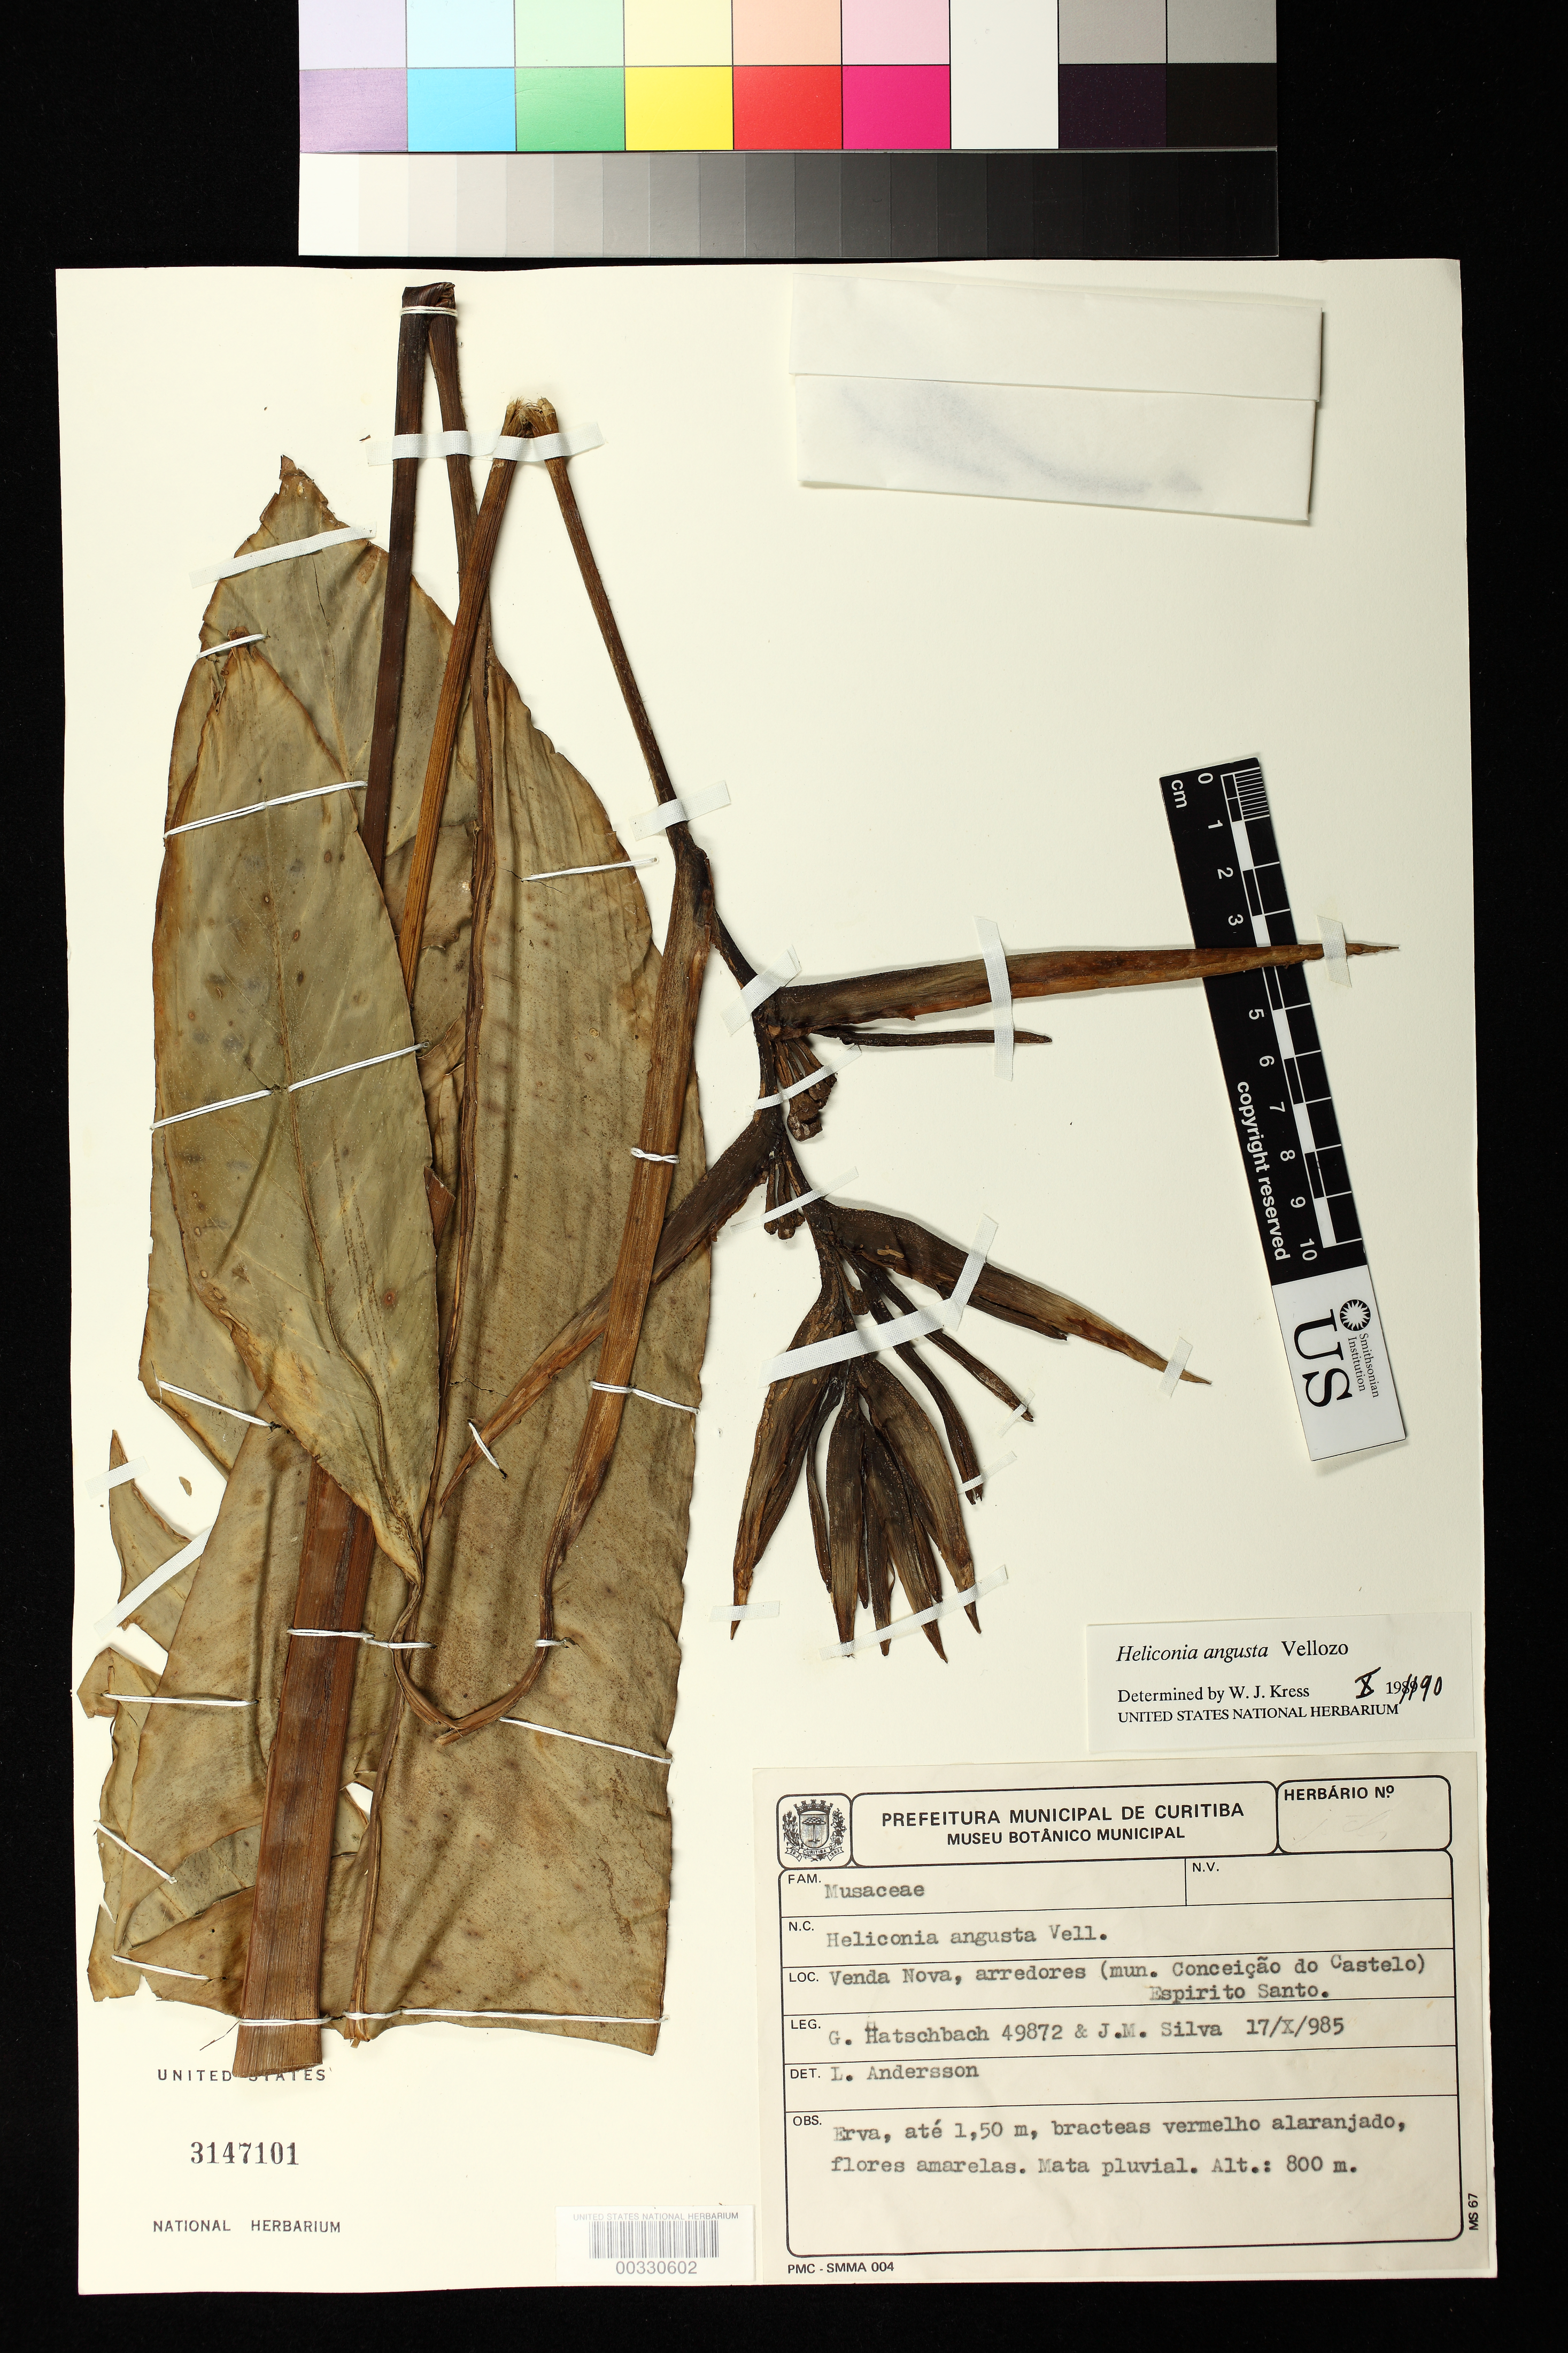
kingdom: Plantae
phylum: Tracheophyta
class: Liliopsida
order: Zingiberales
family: Heliconiaceae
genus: Heliconia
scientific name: Heliconia angusta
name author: Vell.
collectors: G. Hatschbach & J. M. Silva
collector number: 49872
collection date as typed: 17 Oct 1985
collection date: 1985-10-17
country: Brazil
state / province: Espírito Santo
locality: Venda nova, environs (mun of conceicao do castelo)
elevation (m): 800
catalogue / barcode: US 3147101